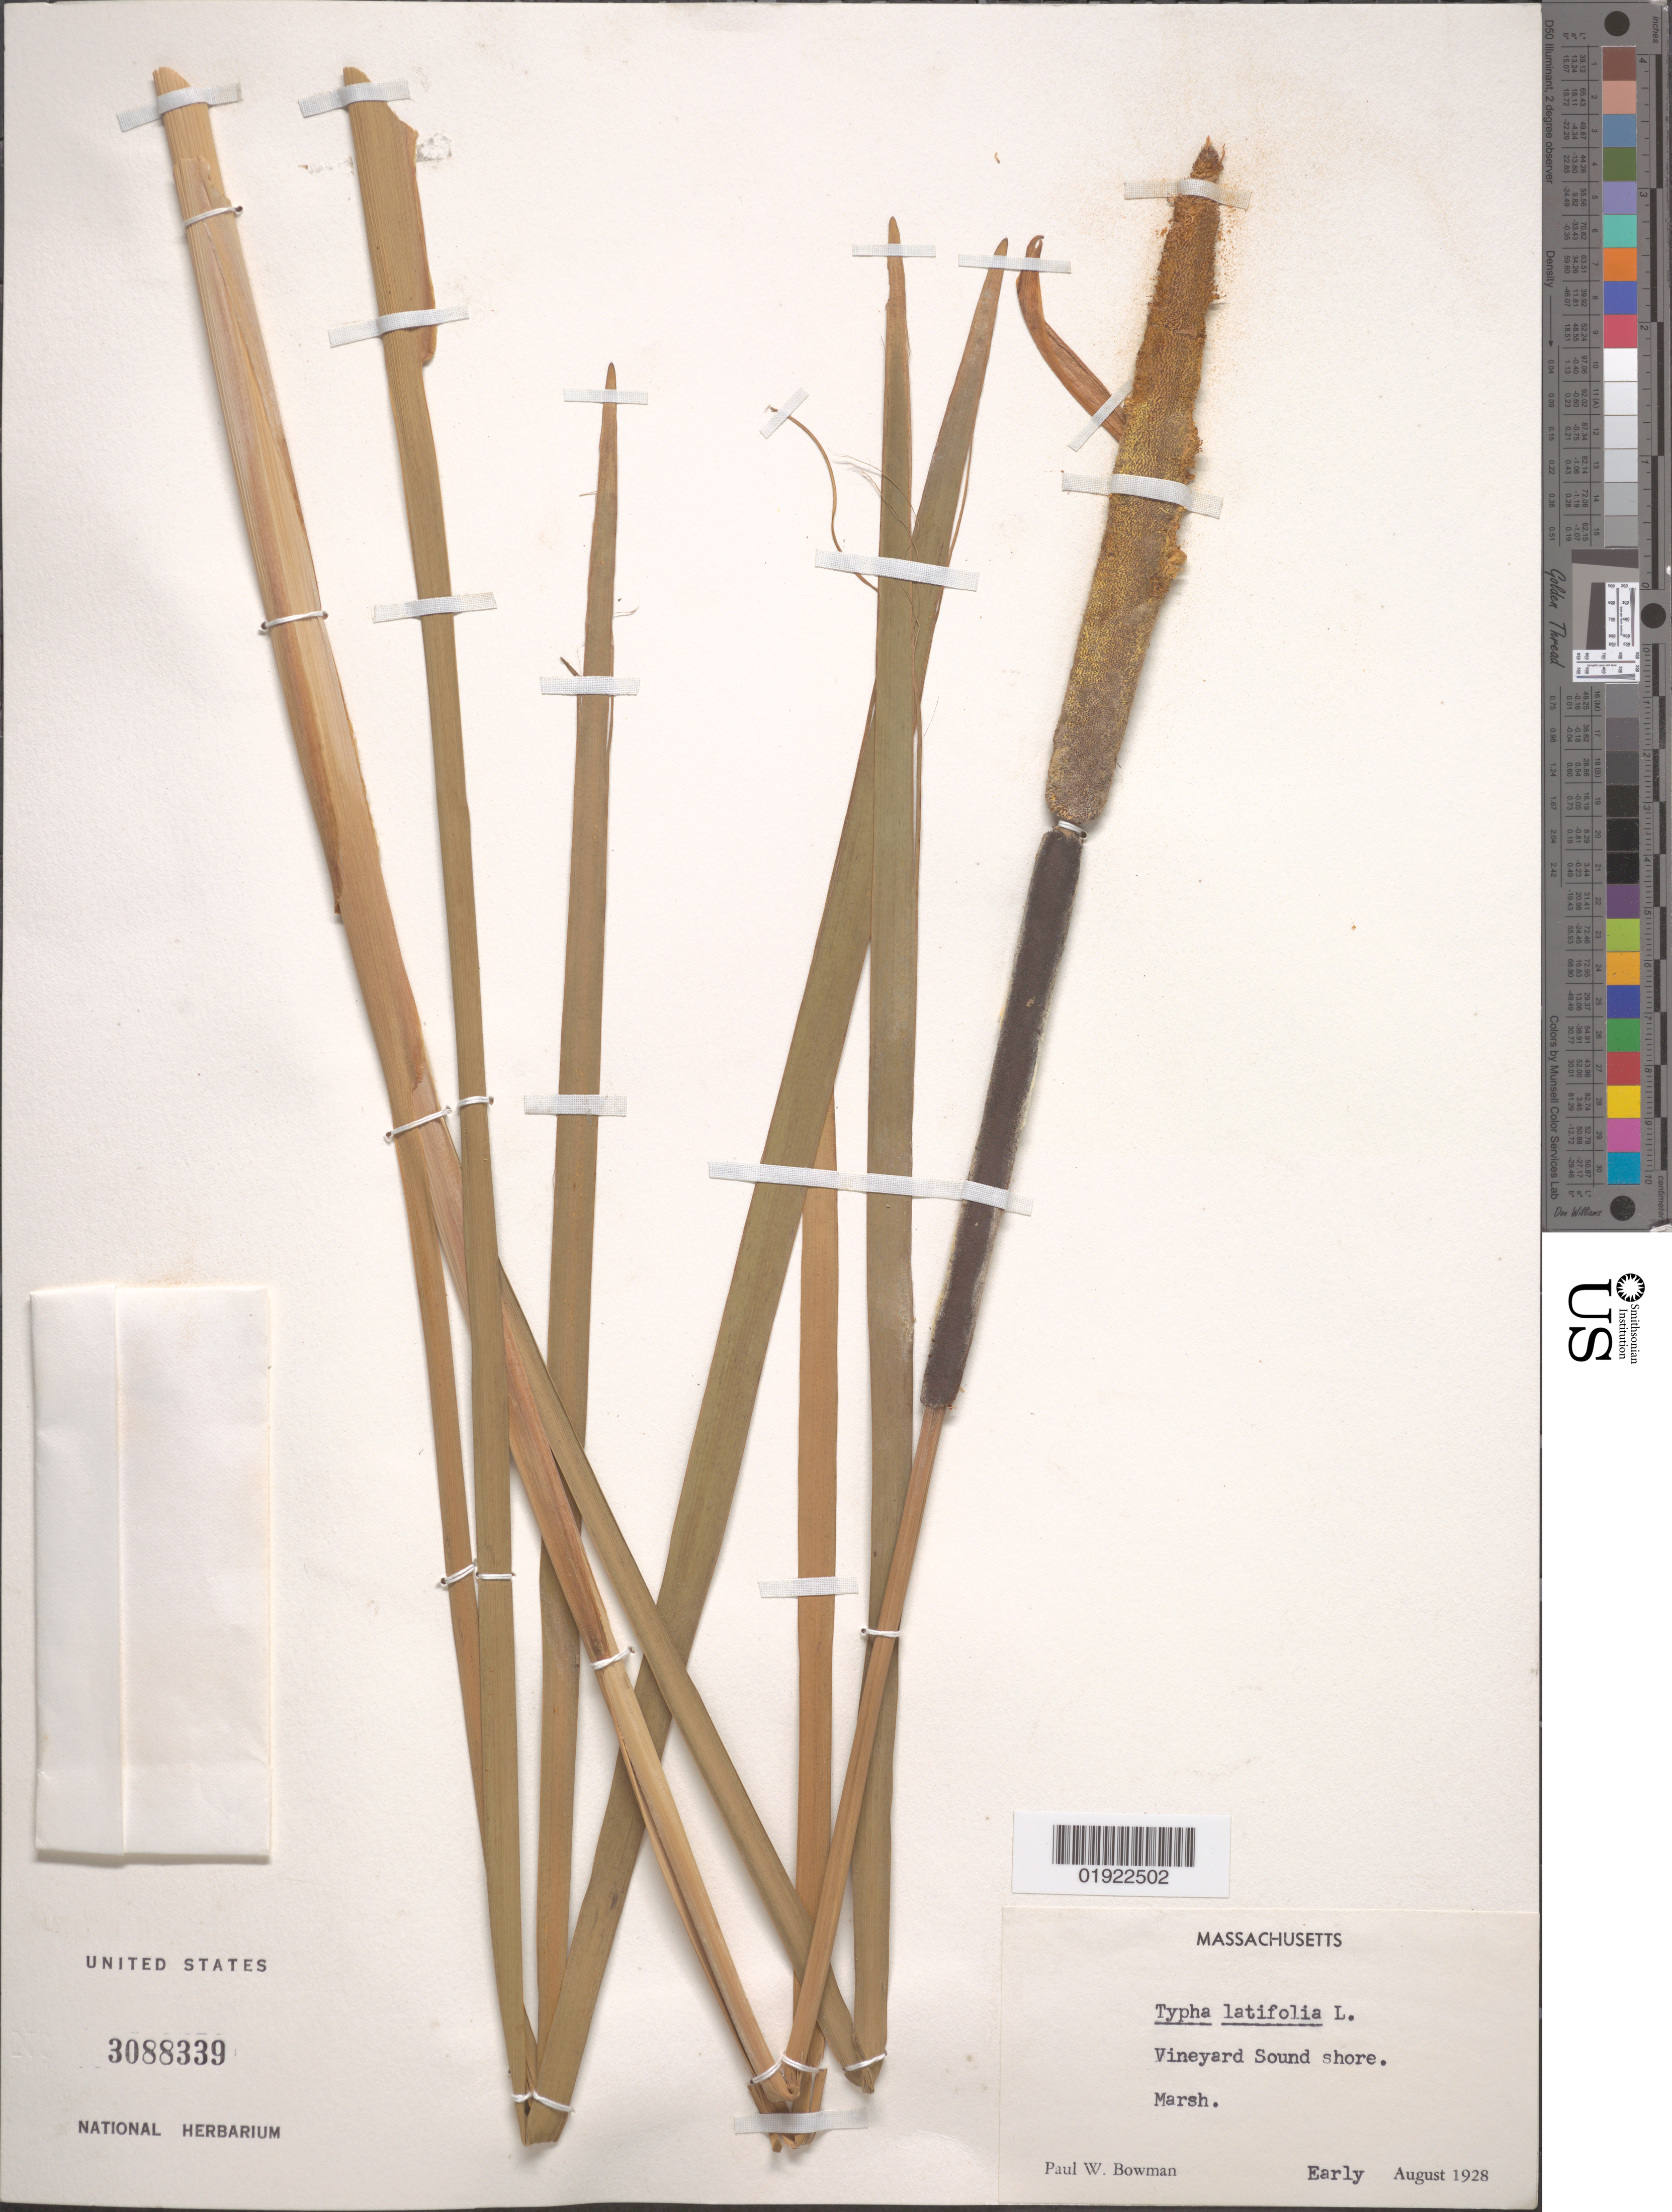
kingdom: Plantae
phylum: Tracheophyta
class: Liliopsida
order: Poales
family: Typhaceae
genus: Typha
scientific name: Typha latifolia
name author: L.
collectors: P. Bowman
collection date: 1928-08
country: United States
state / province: Massachusetts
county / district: Dukes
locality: Vineyard Sound Shore.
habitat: Marsh.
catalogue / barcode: US 3088339